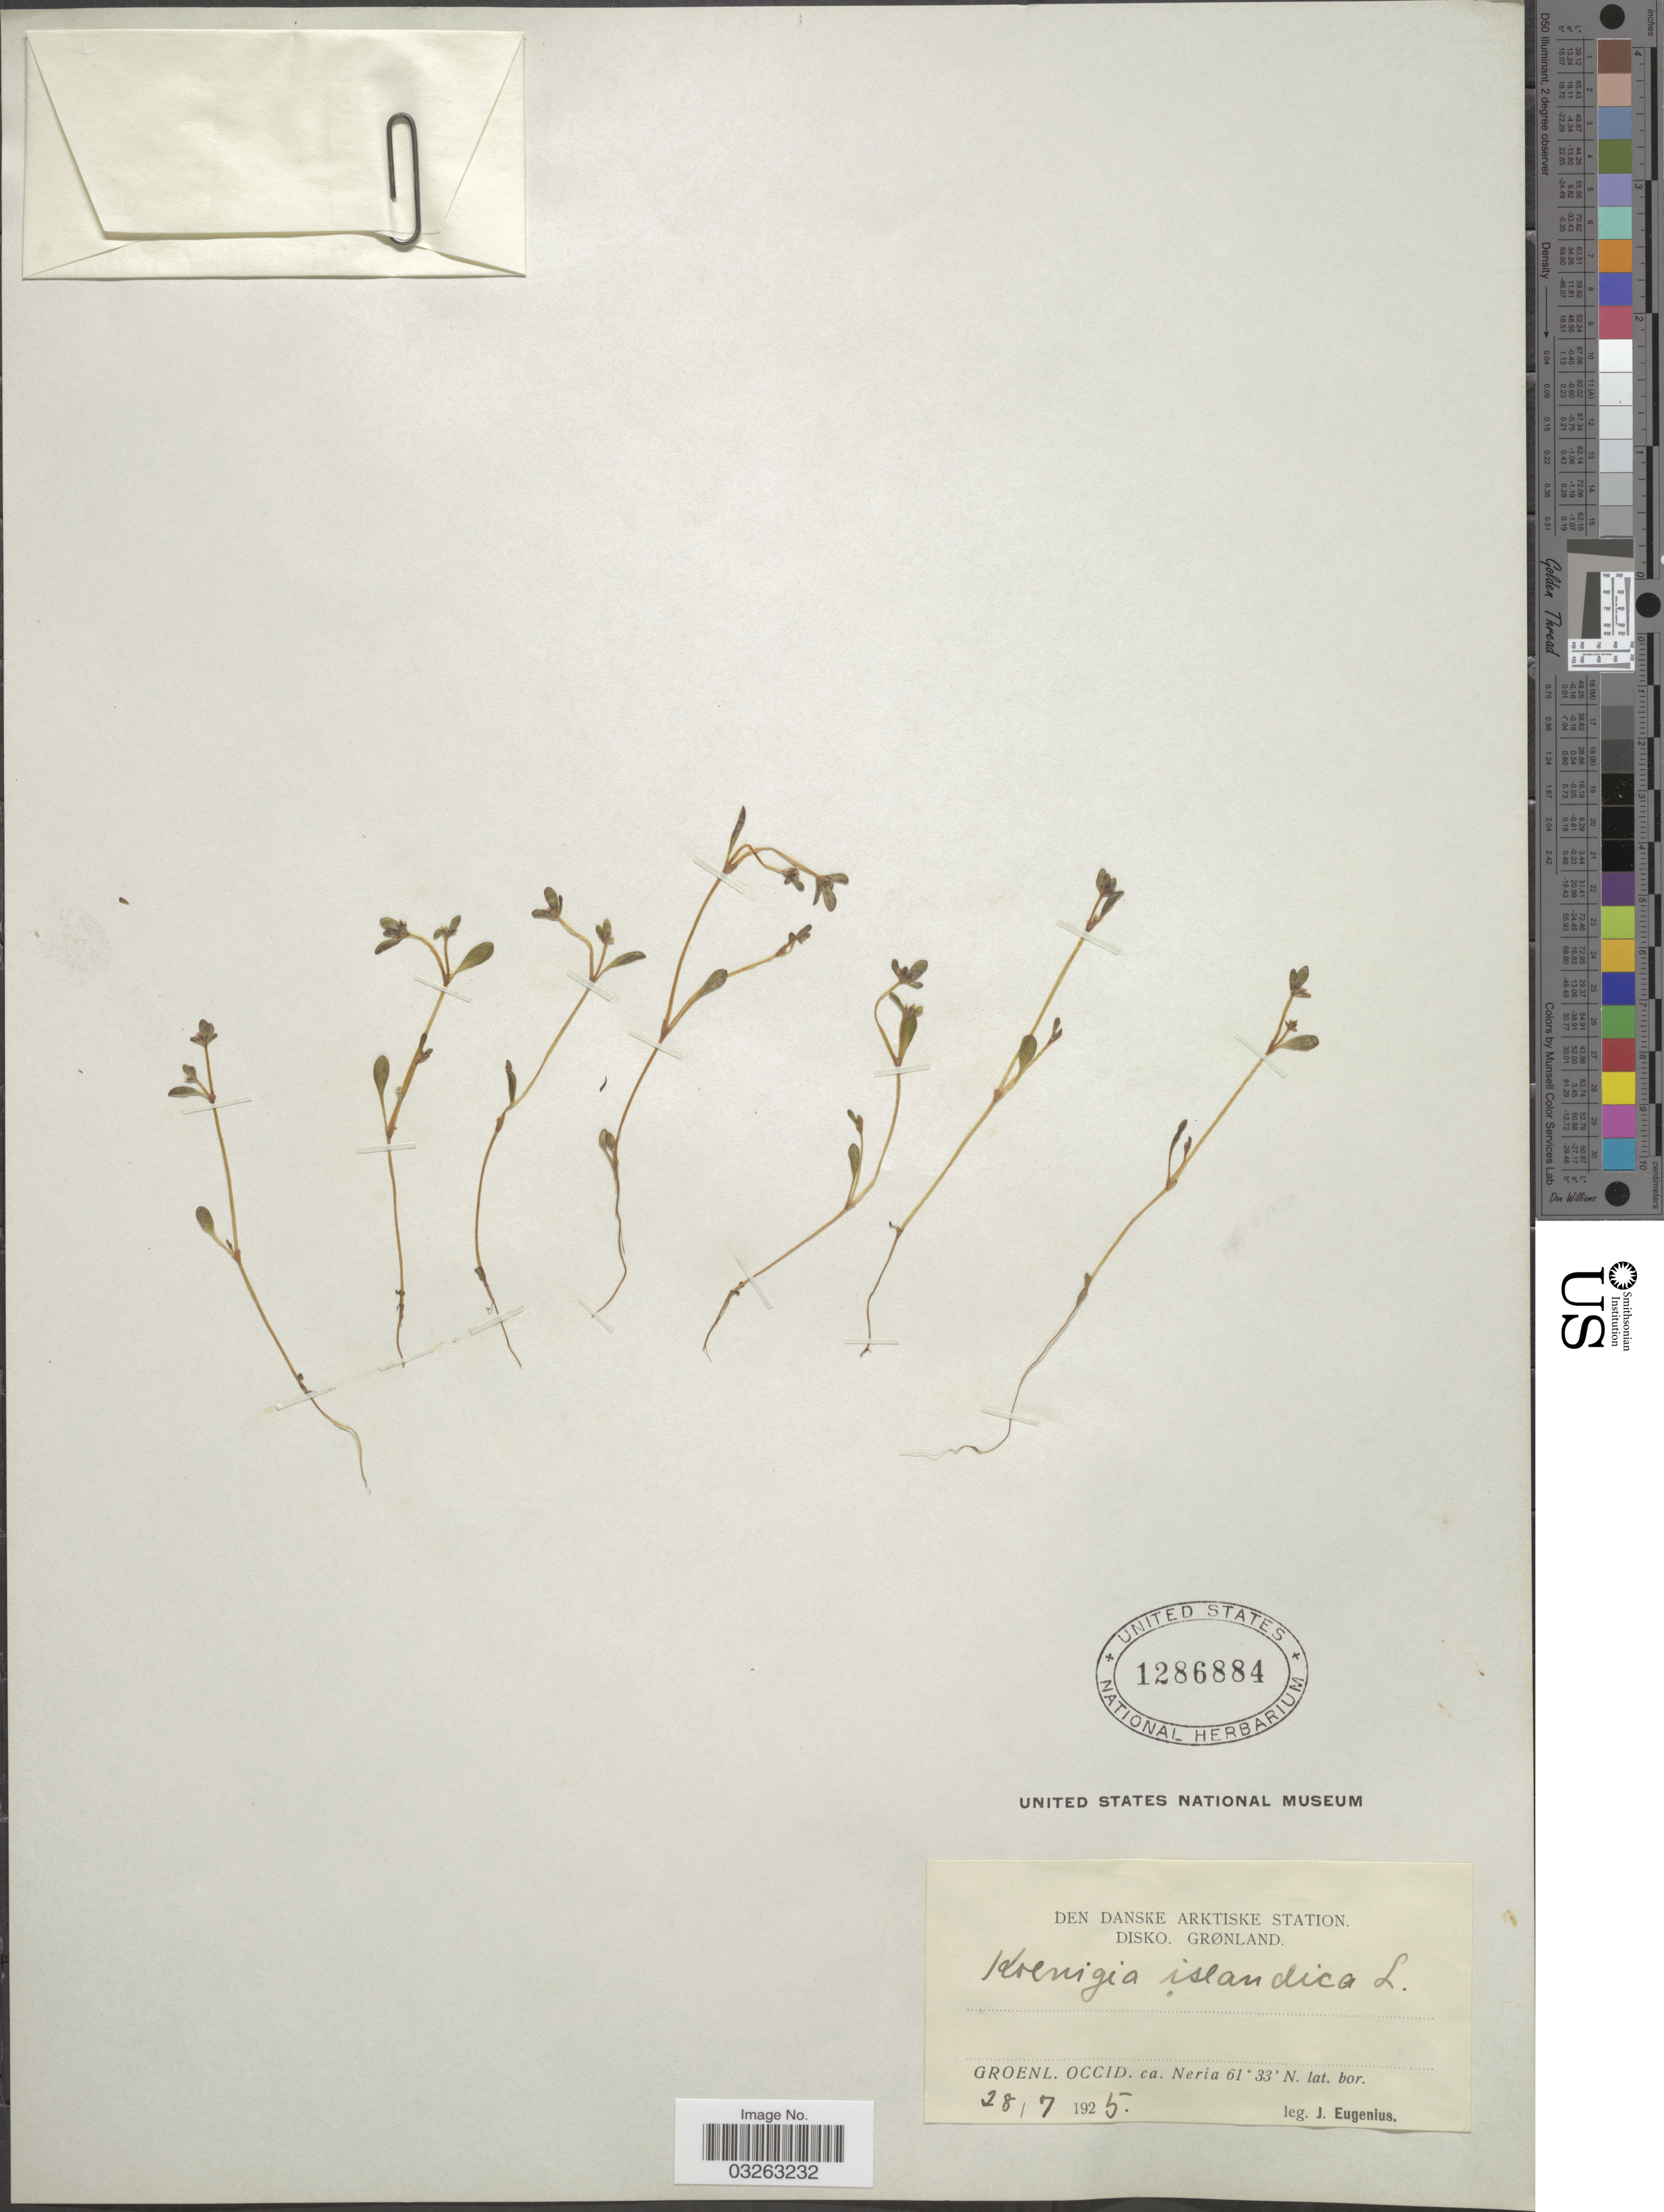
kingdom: Plantae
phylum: Tracheophyta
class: Magnoliopsida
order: Caryophyllales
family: Polygonaceae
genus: Koenigia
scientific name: Koenigia islandica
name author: L.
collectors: J. Eugenius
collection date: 1925-07-28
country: Greenland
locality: Den Danske Arktiske Station. Disko. Grønland. Groenl. Occid. ca. Neria.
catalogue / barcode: US 1286884